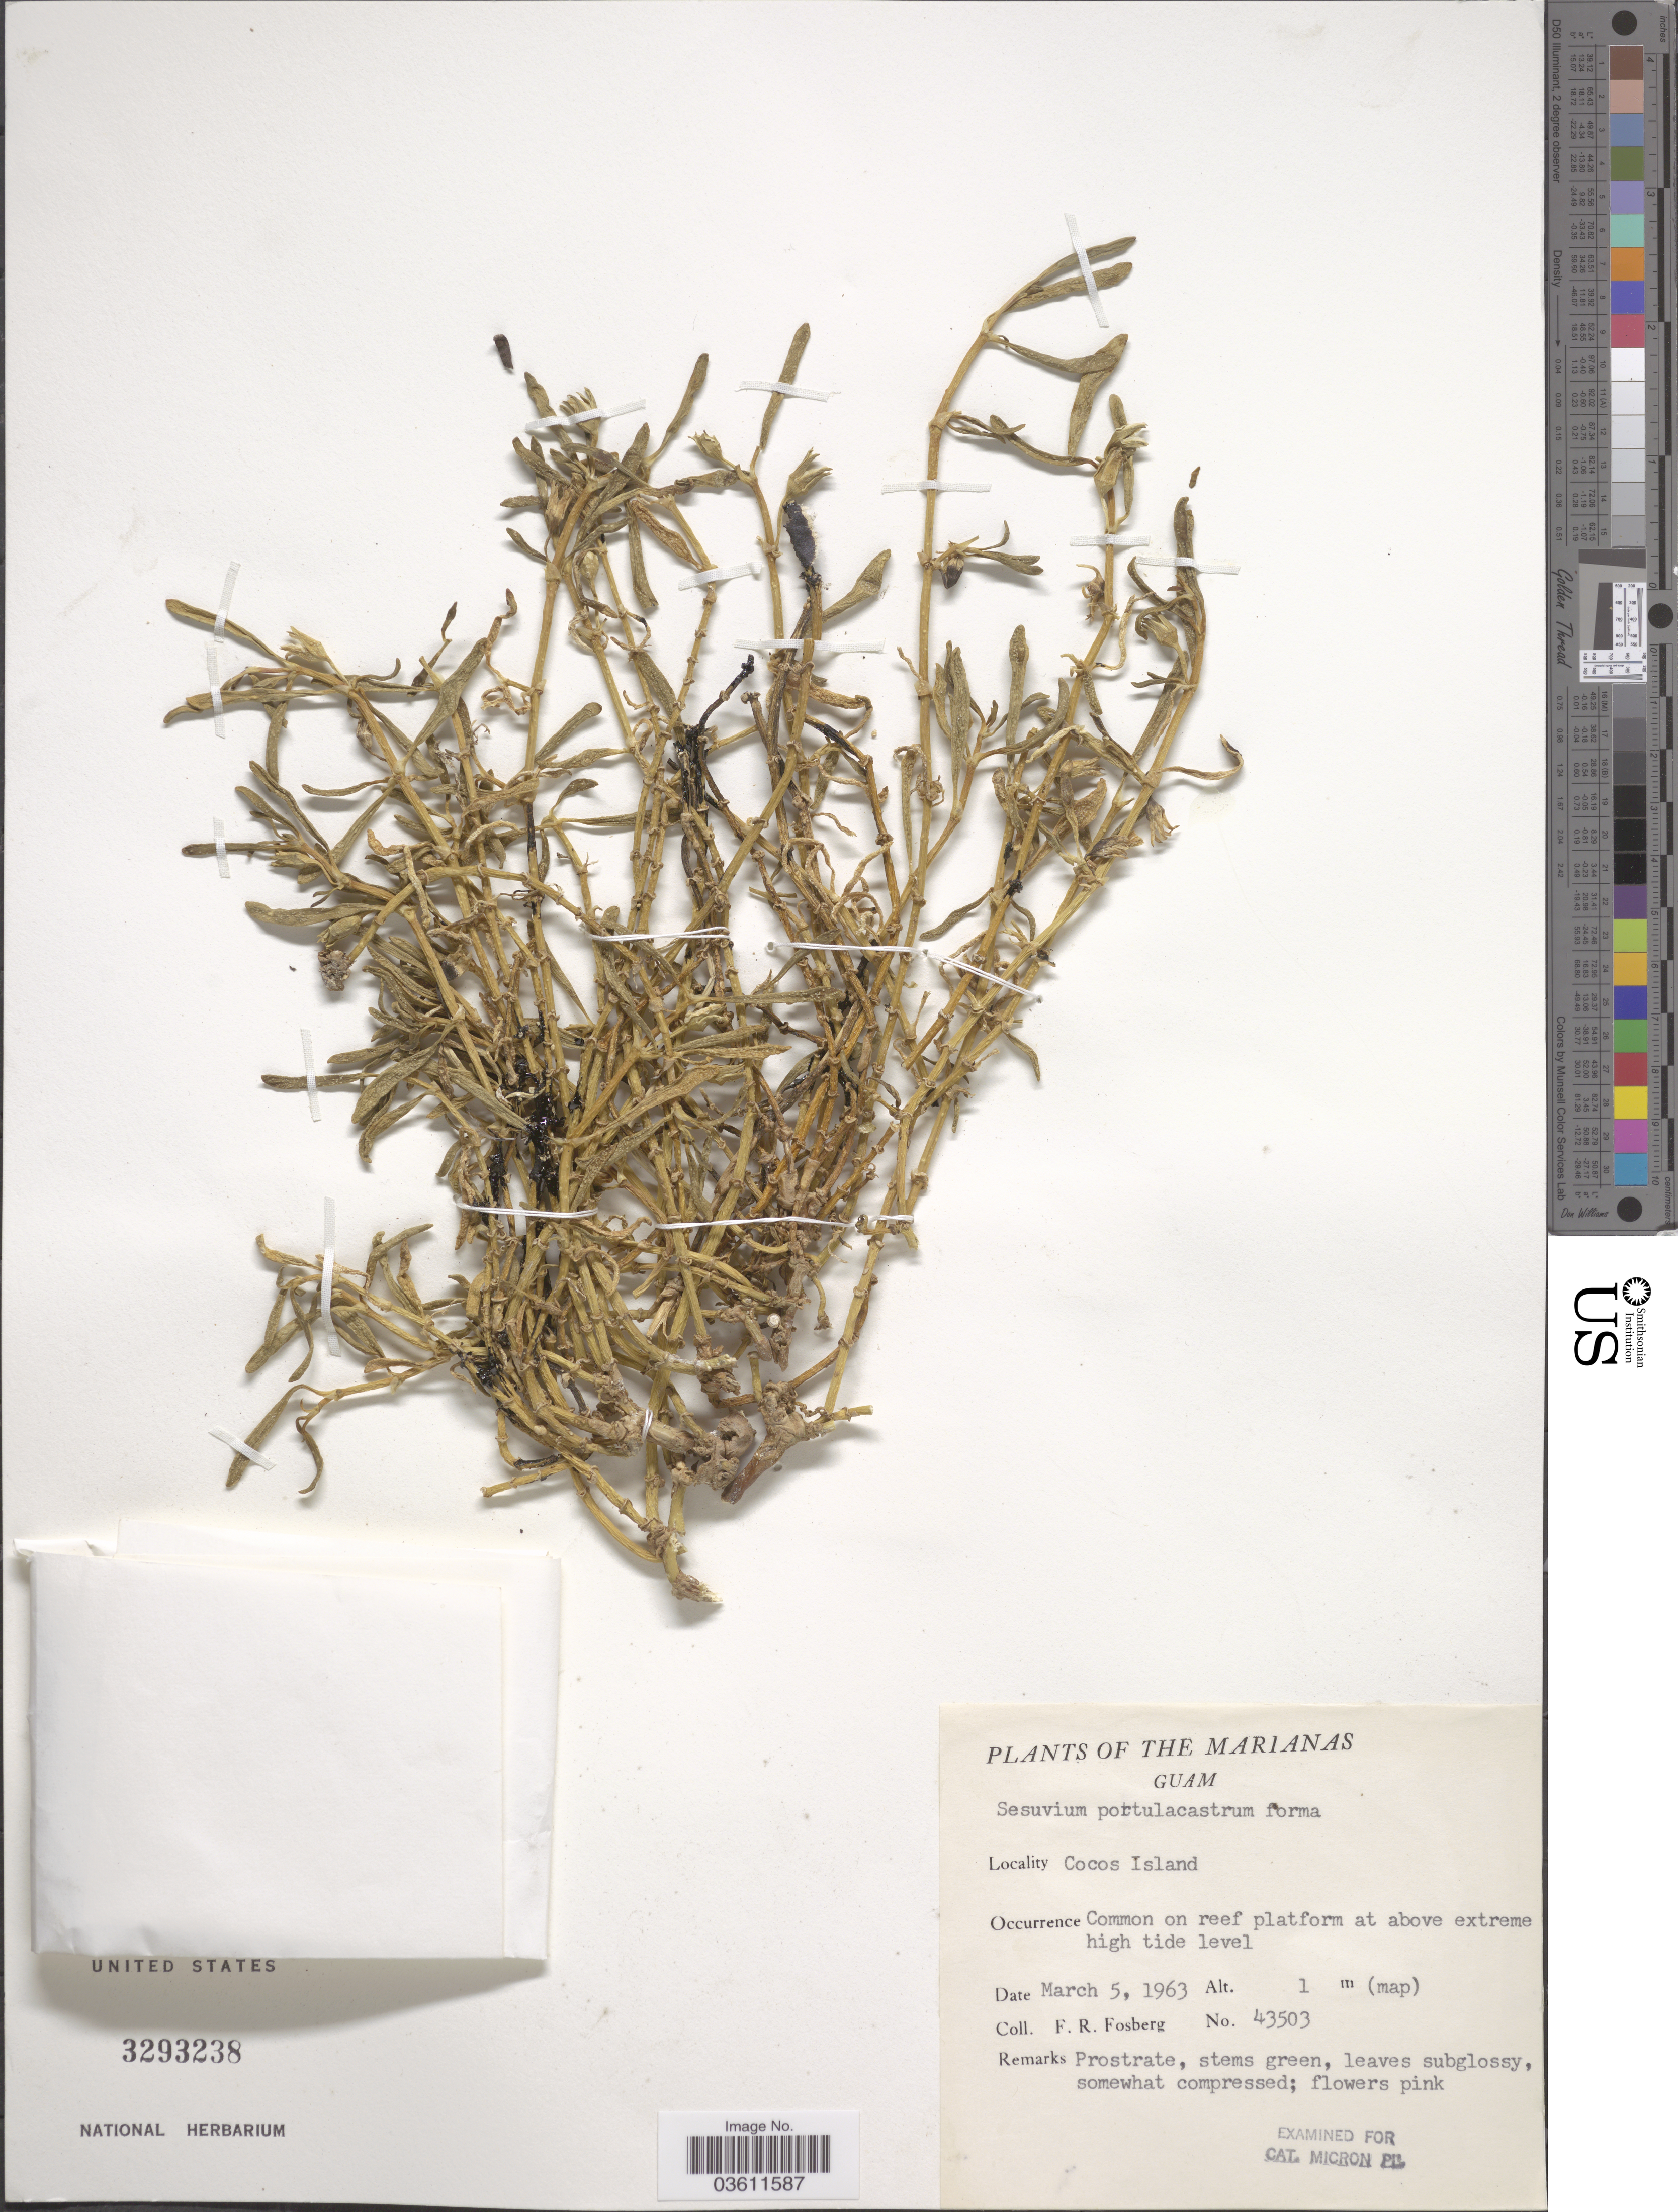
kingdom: Plantae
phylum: Tracheophyta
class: Magnoliopsida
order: Caryophyllales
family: Aizoaceae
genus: Sesuvium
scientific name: Sesuvium portulacastrum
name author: (L.) L.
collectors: F. R. Fosberg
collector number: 43503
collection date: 1963-03-05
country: Guam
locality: The Marianas. Cocos Island.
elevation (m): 1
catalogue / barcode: US 3293238